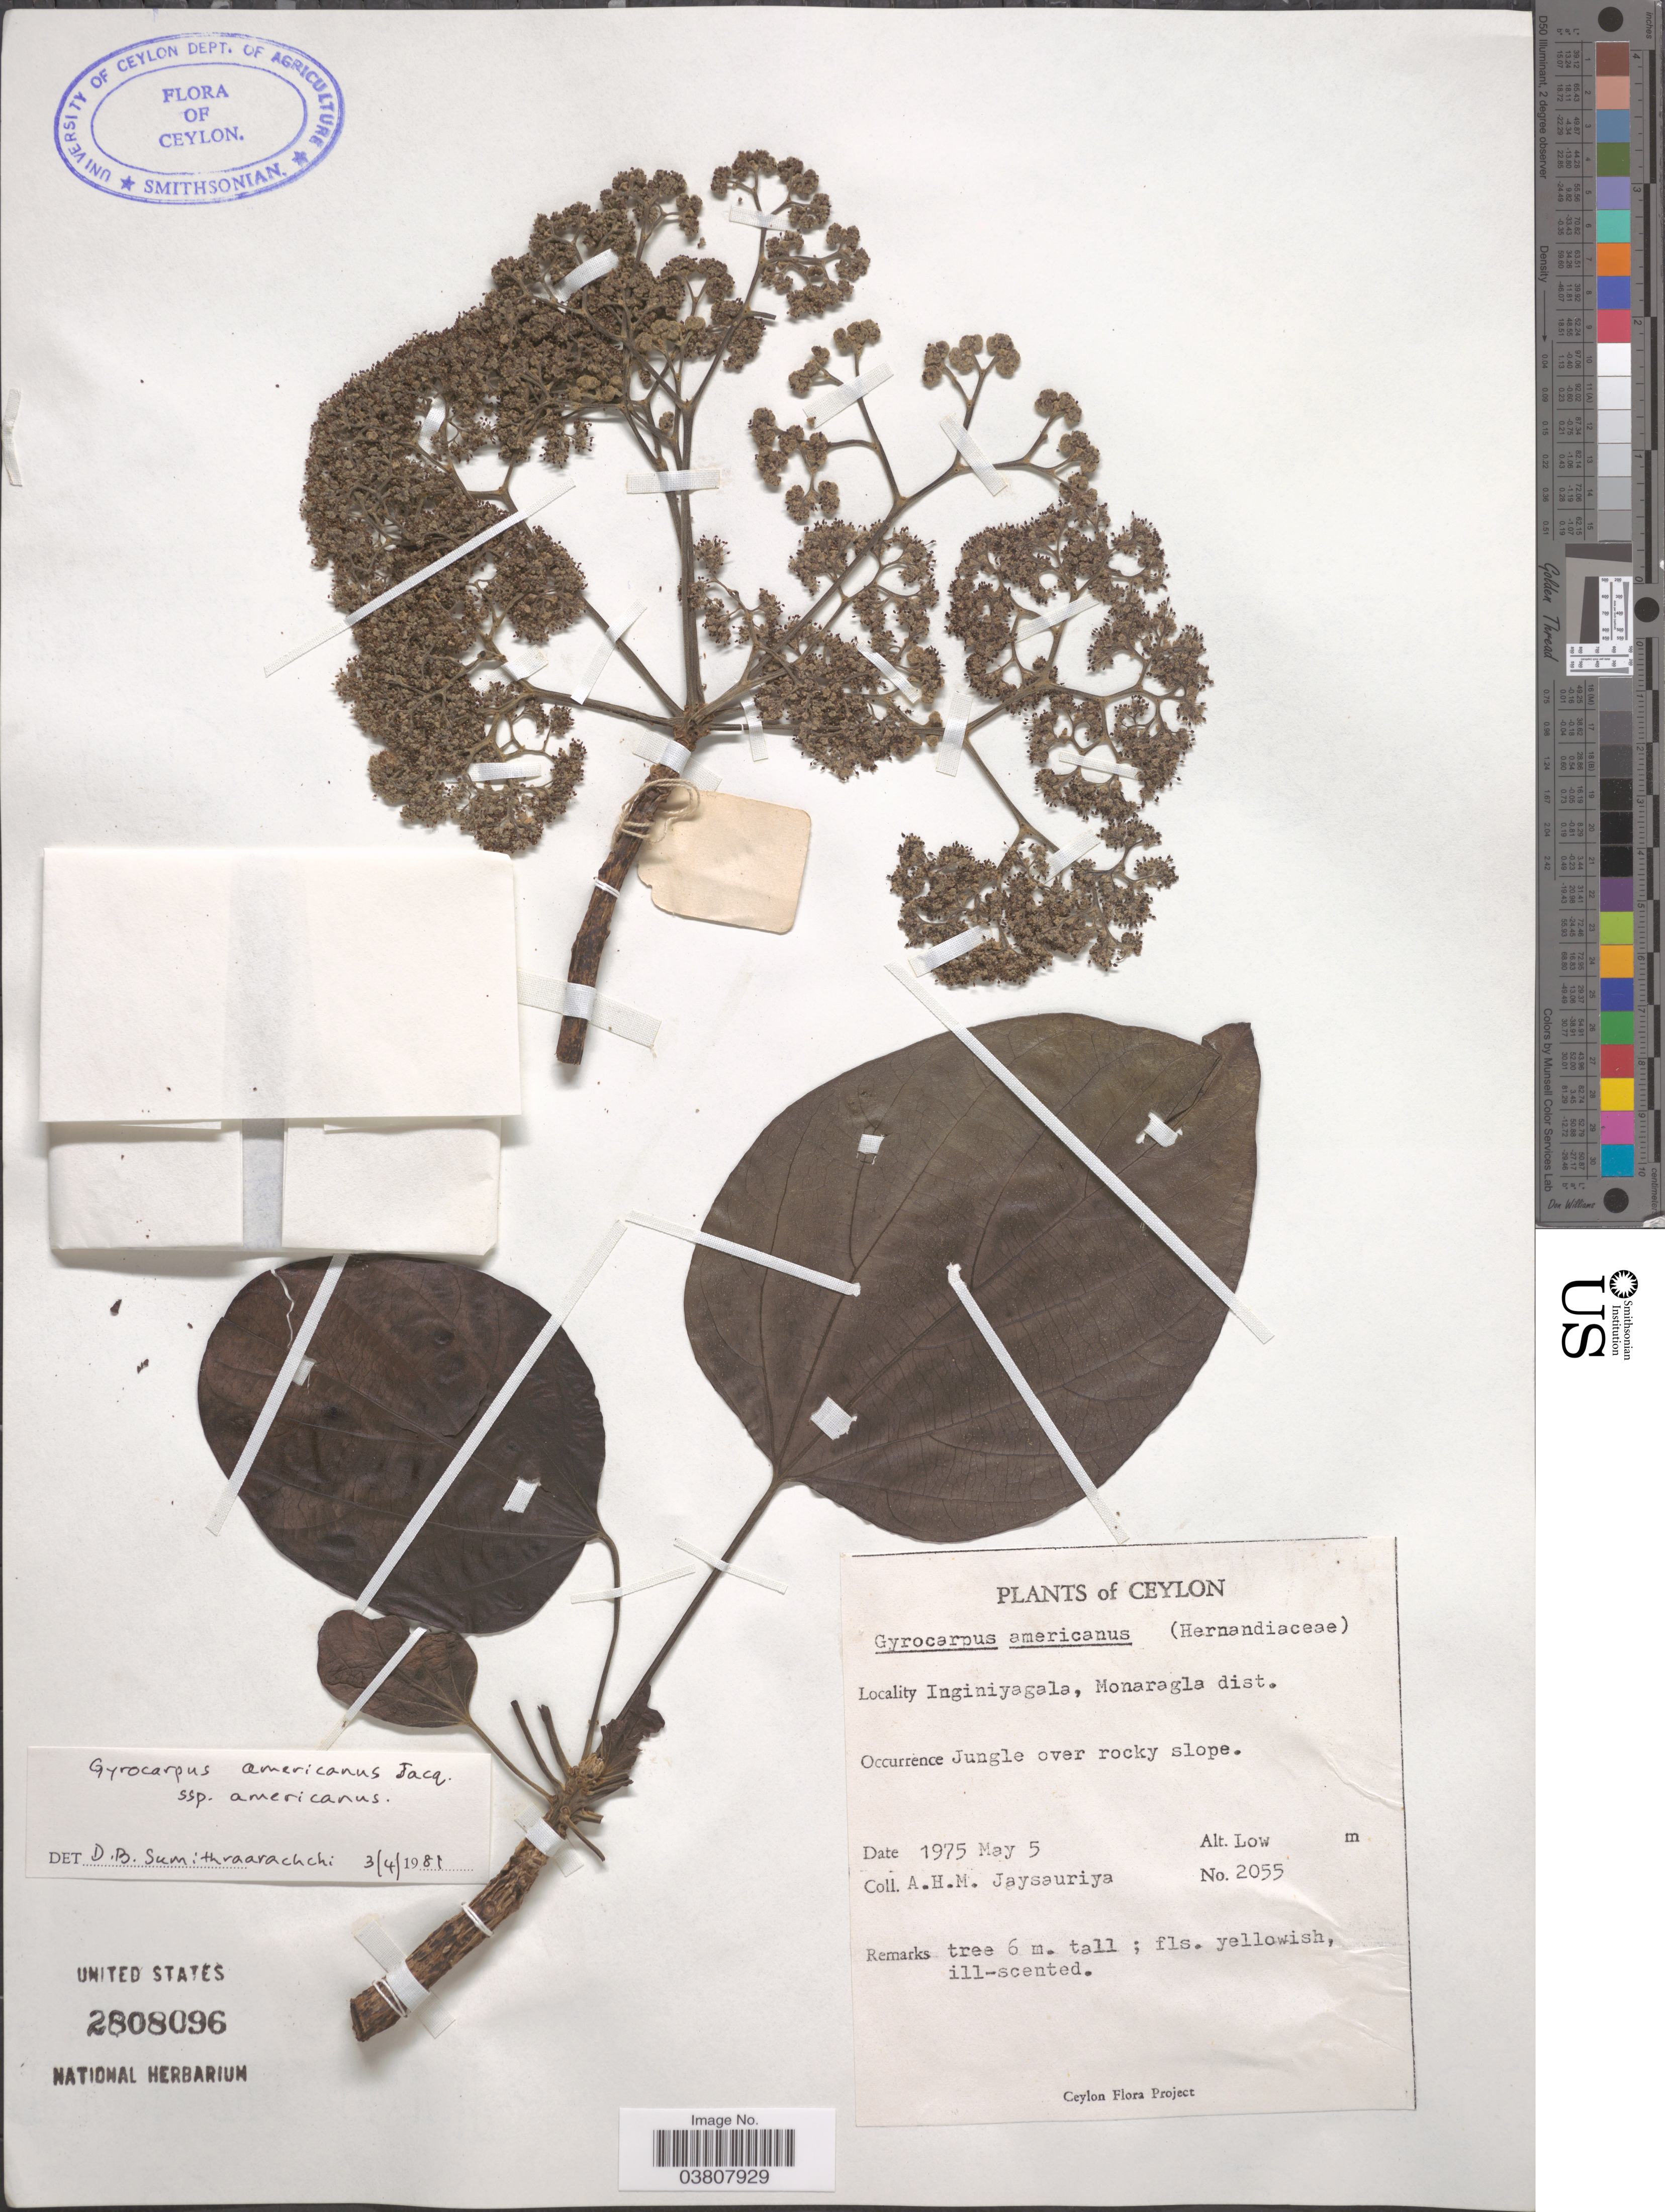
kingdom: Plantae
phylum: Tracheophyta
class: Magnoliopsida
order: Laurales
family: Hernandiaceae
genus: Gyrocarpus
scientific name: Gyrocarpus americanus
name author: Jacq.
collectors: A. H. Jayasuriya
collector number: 2055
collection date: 1975-05-05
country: Sri Lanka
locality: Ceylon. Inginiyagala, Monaragla dist.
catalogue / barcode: US 2808096